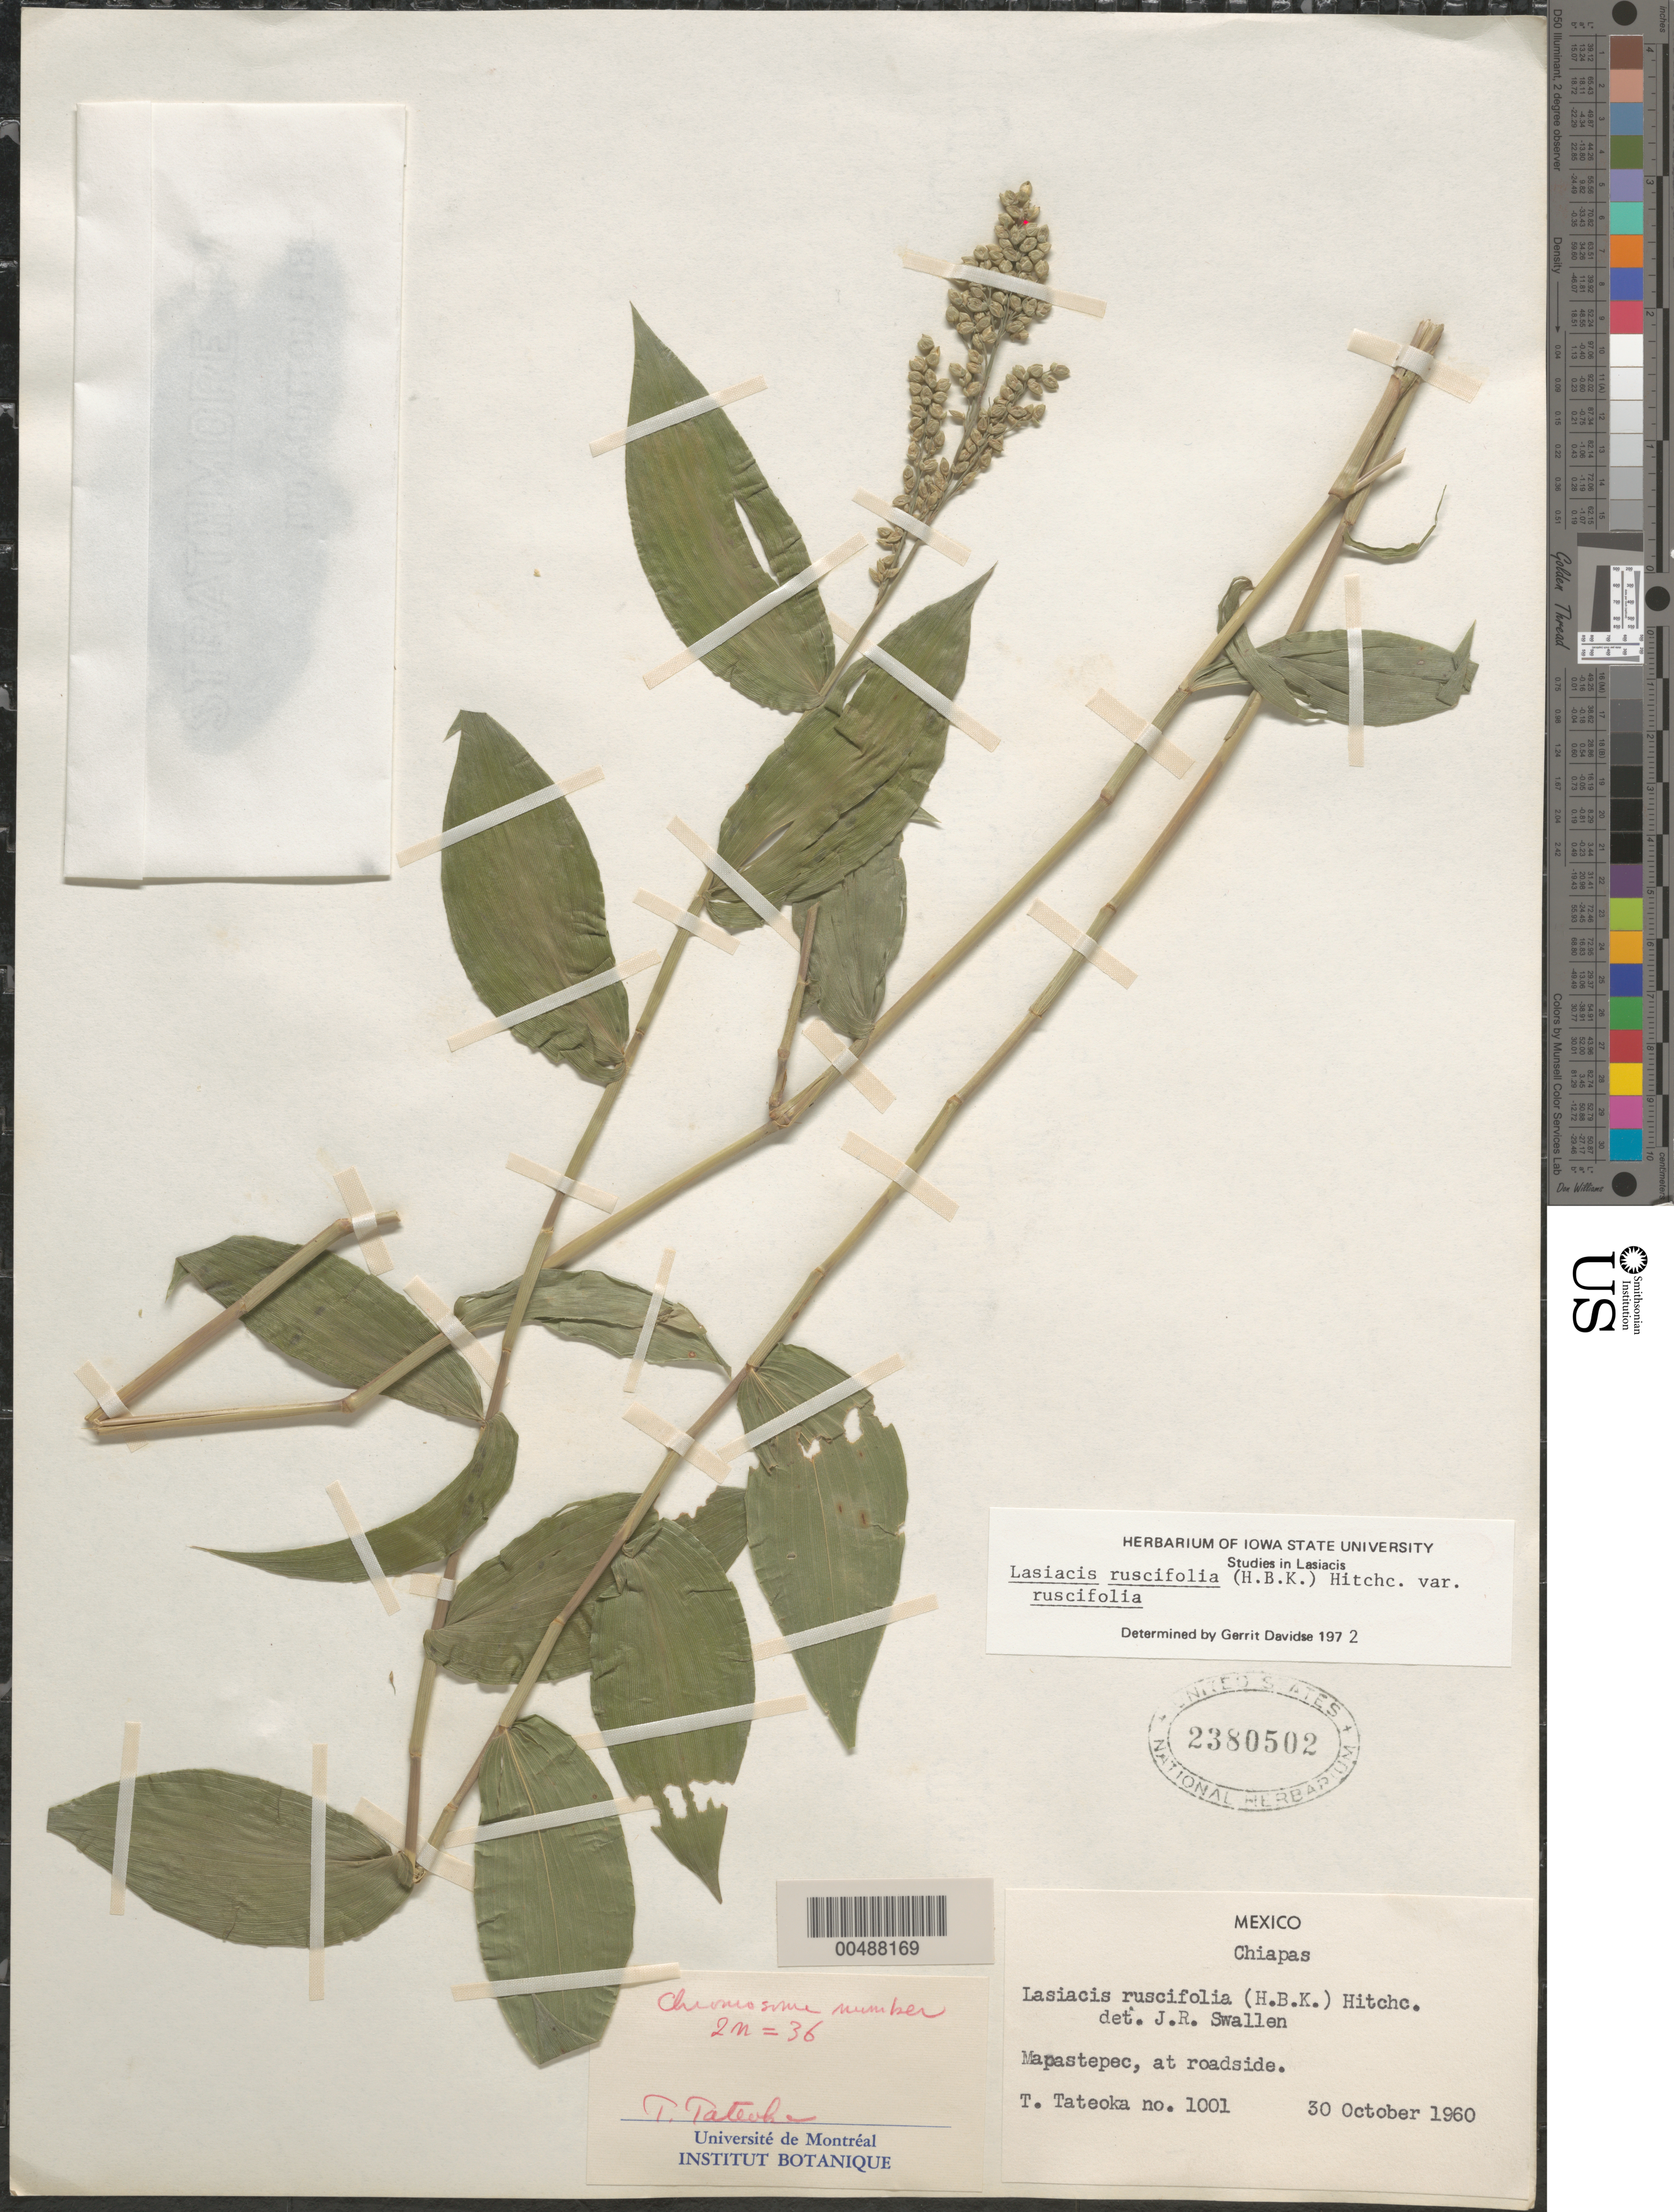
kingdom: Plantae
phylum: Tracheophyta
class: Liliopsida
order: Poales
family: Poaceae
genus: Lasiacis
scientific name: Lasiacis ruscifolia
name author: (Kunth) Hitchc.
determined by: Davidse, Gerrit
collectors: T. Tateoka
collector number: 1001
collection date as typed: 30 Oct 1960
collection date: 1960-10-30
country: Mexico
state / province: Chiapas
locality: Mapastepec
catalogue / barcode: US 2380502